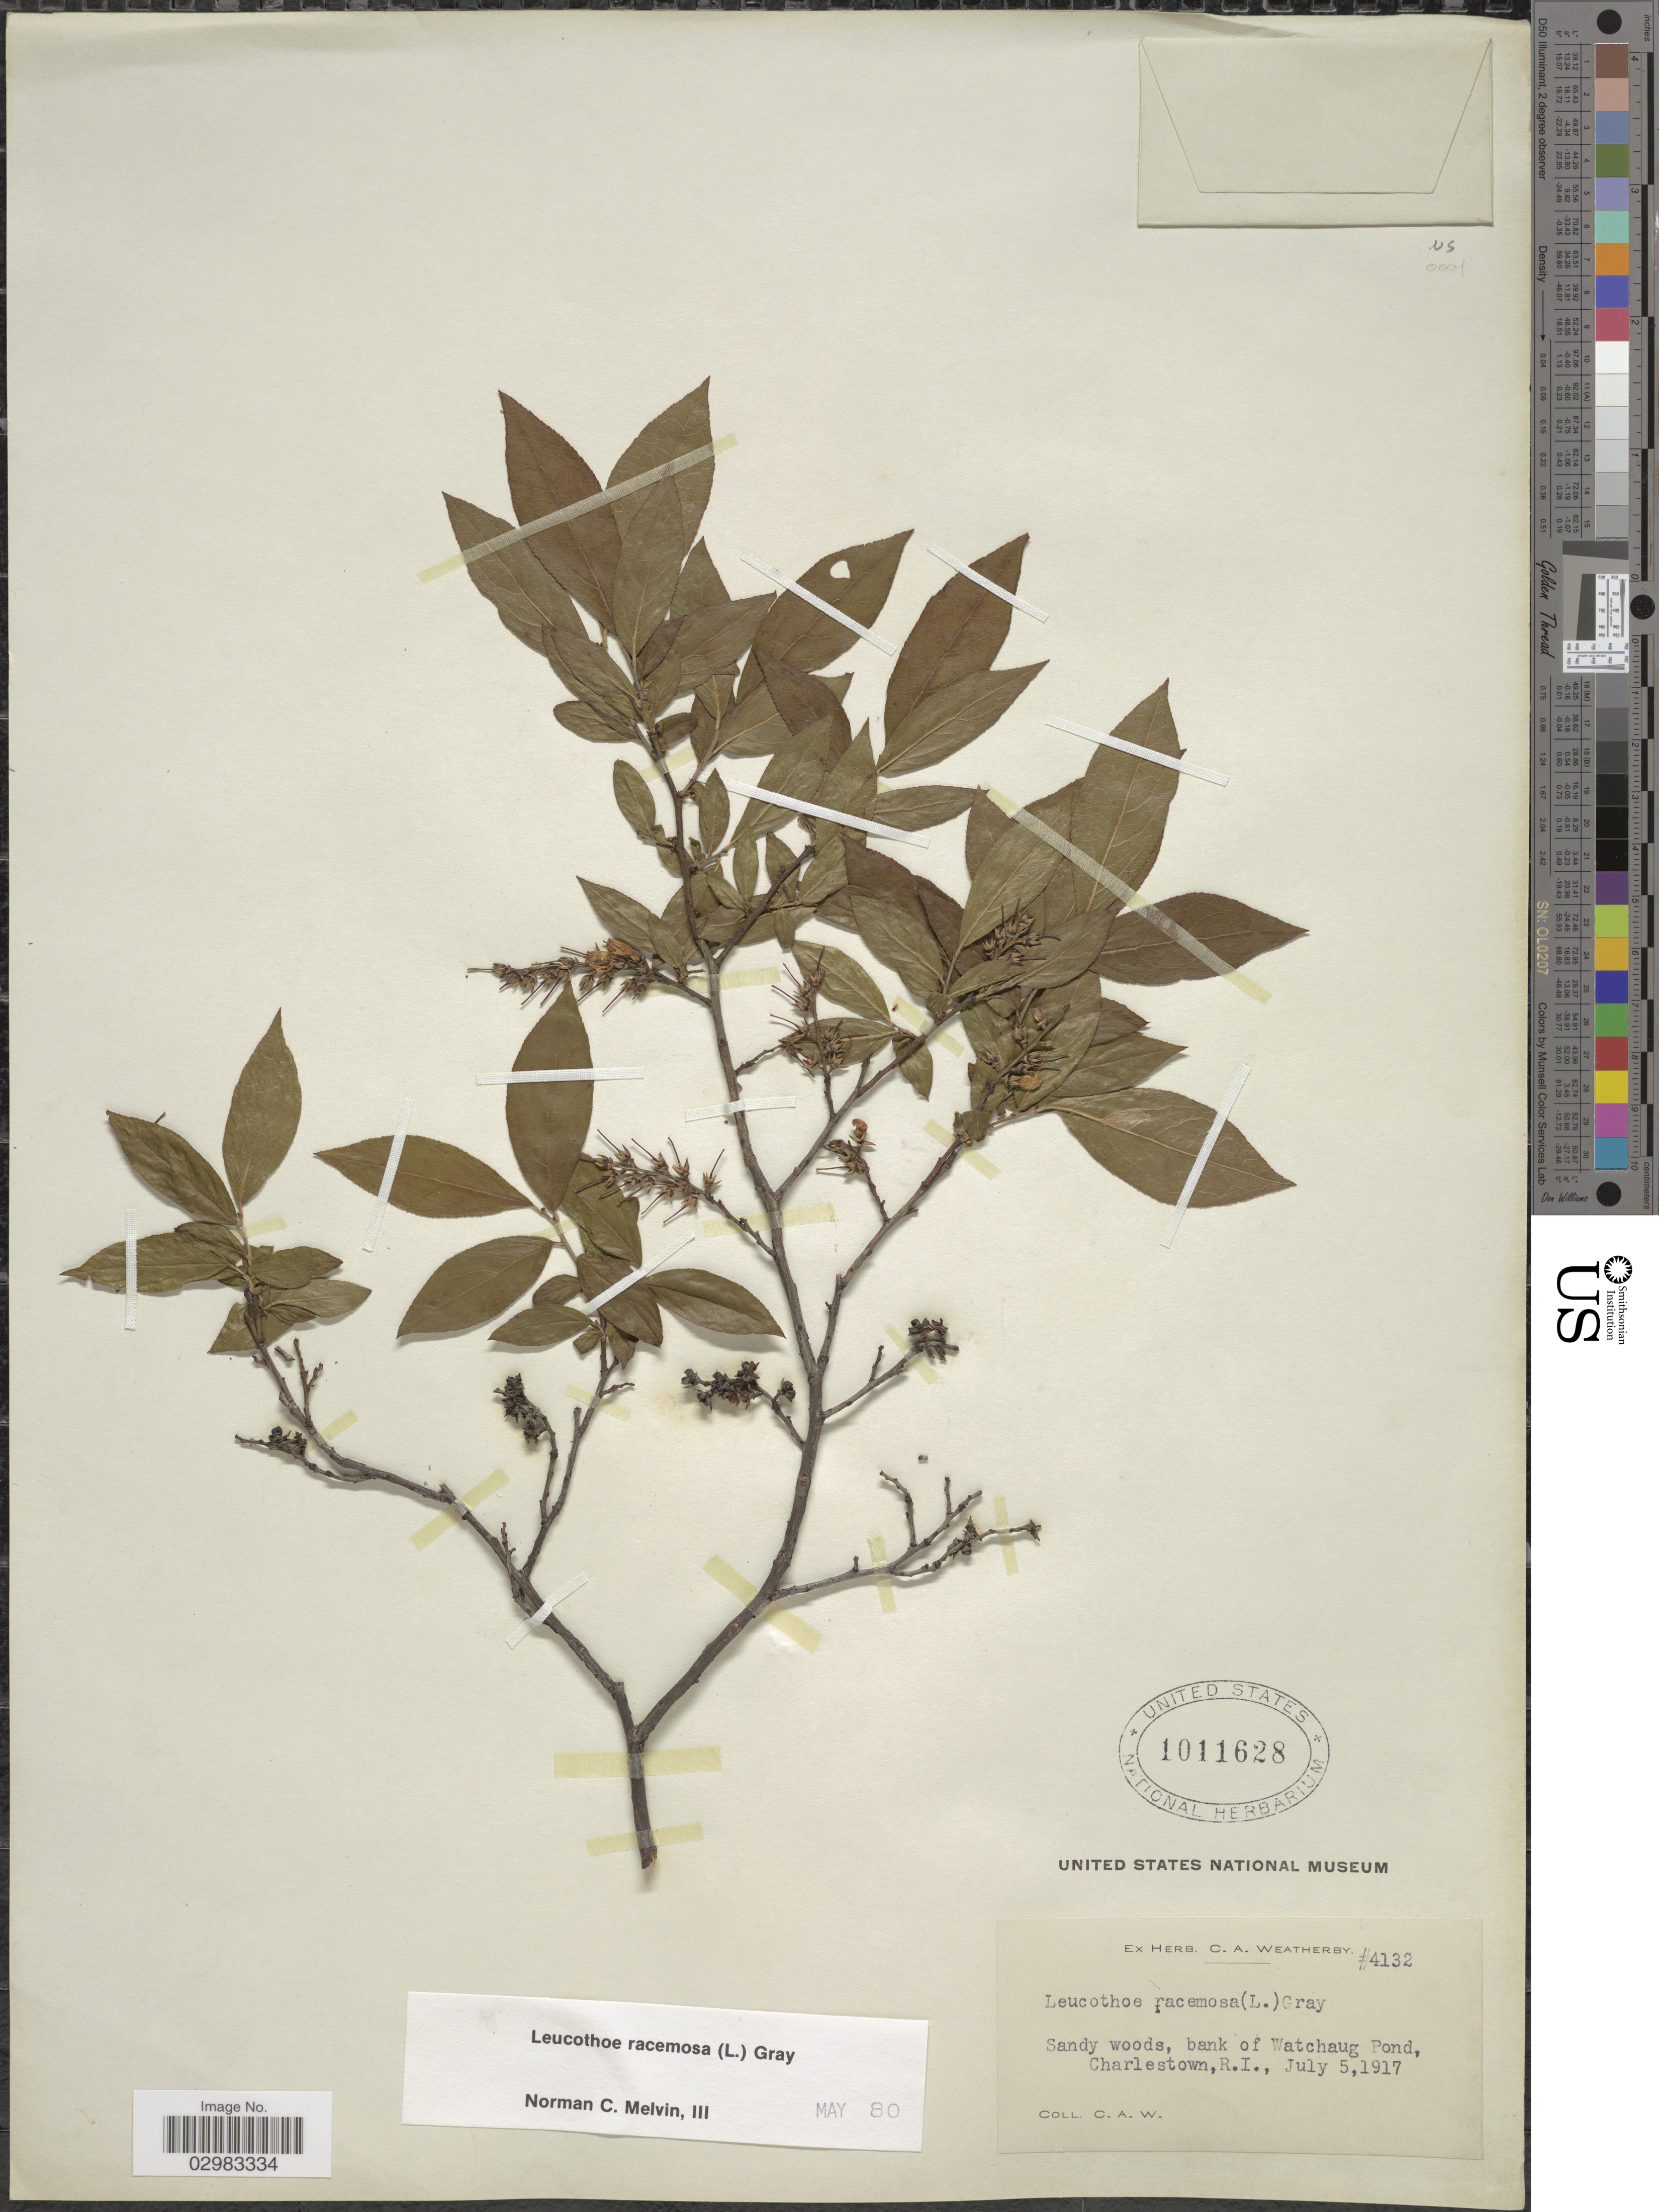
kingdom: Plantae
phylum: Tracheophyta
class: Magnoliopsida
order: Ericales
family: Ericaceae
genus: Leucothoe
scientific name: Leucothoë racemosa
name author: (L.) A. Gray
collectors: C. A. Weatherby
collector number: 4132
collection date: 1917-07-05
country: United States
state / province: Rhode Island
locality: Bank of Watchaug Pond, Charlestown.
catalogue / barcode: US 1011628